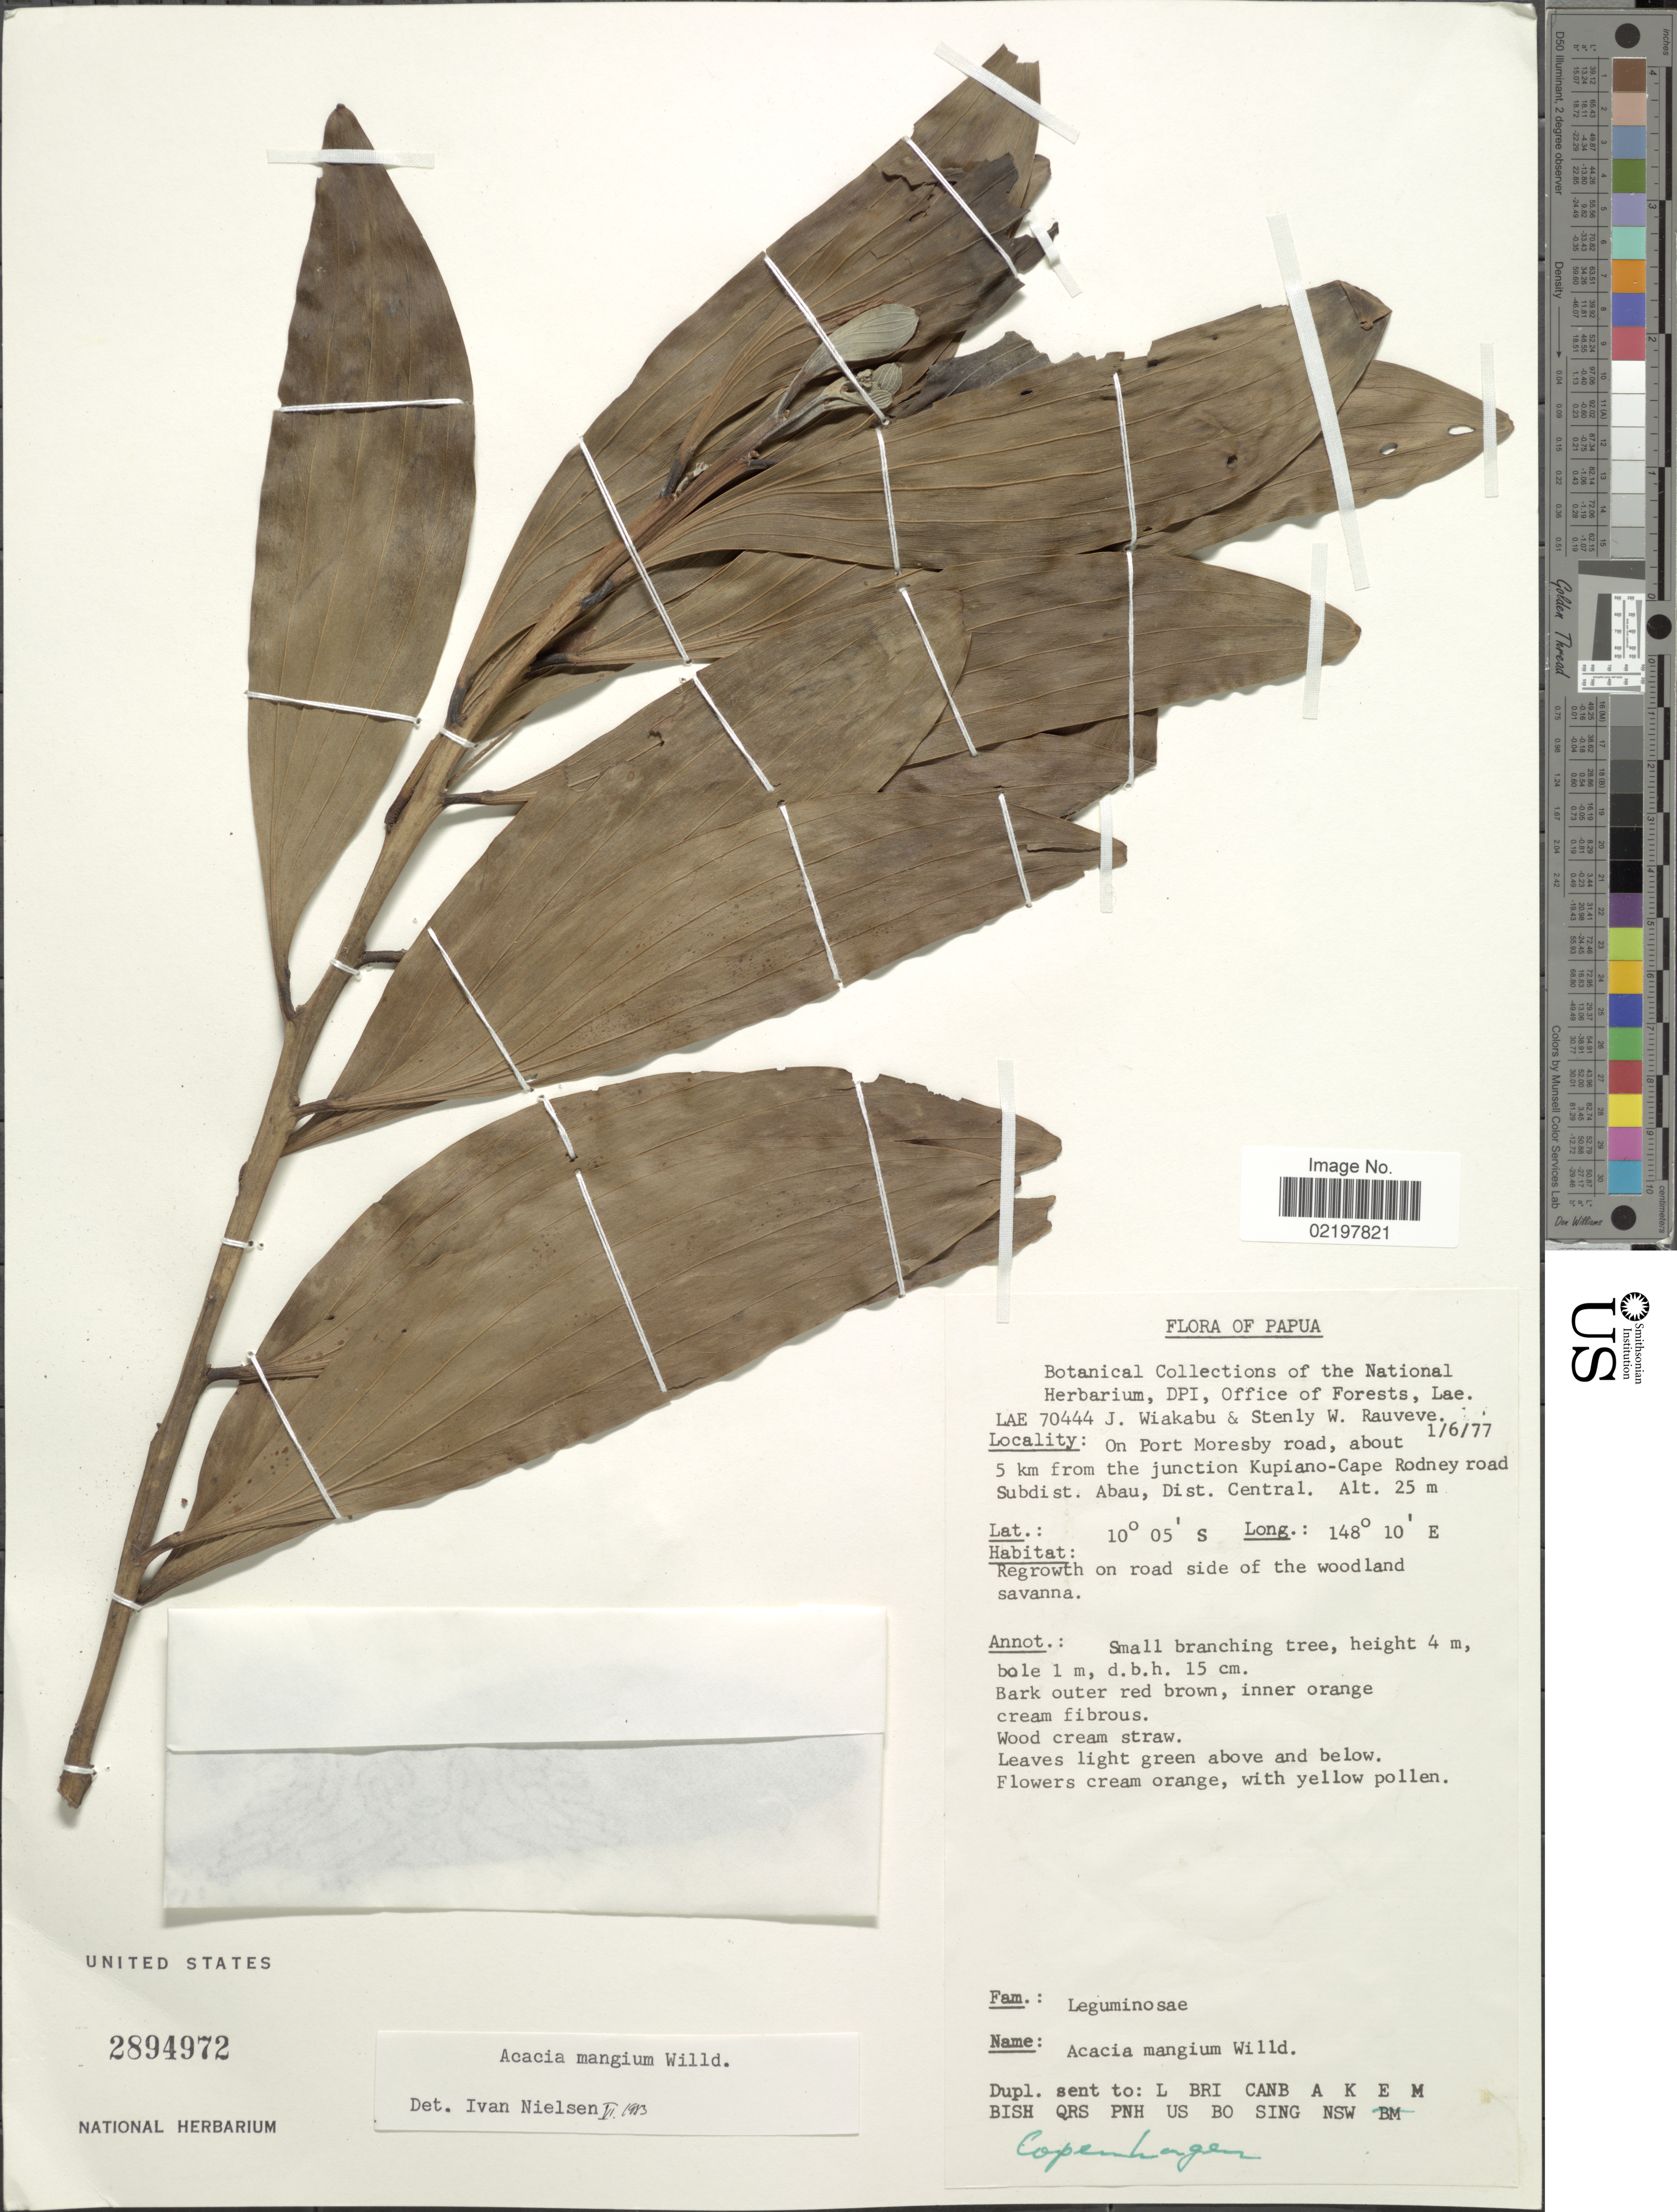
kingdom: Plantae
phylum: Tracheophyta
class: Magnoliopsida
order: Fabales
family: Fabaceae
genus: Acacia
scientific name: Acacia mangium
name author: Willd.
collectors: J. Wiakabu & S. Rauveve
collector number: LAE 70444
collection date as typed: Transcribed d/m/y: 1/6/77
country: Papua New Guinea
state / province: Central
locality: On Port Moresby road, about 5 km from the junction Kupiano-Cape Rodney rpd Subdist. Abau, Dist. Central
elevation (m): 25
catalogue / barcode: US 2894972